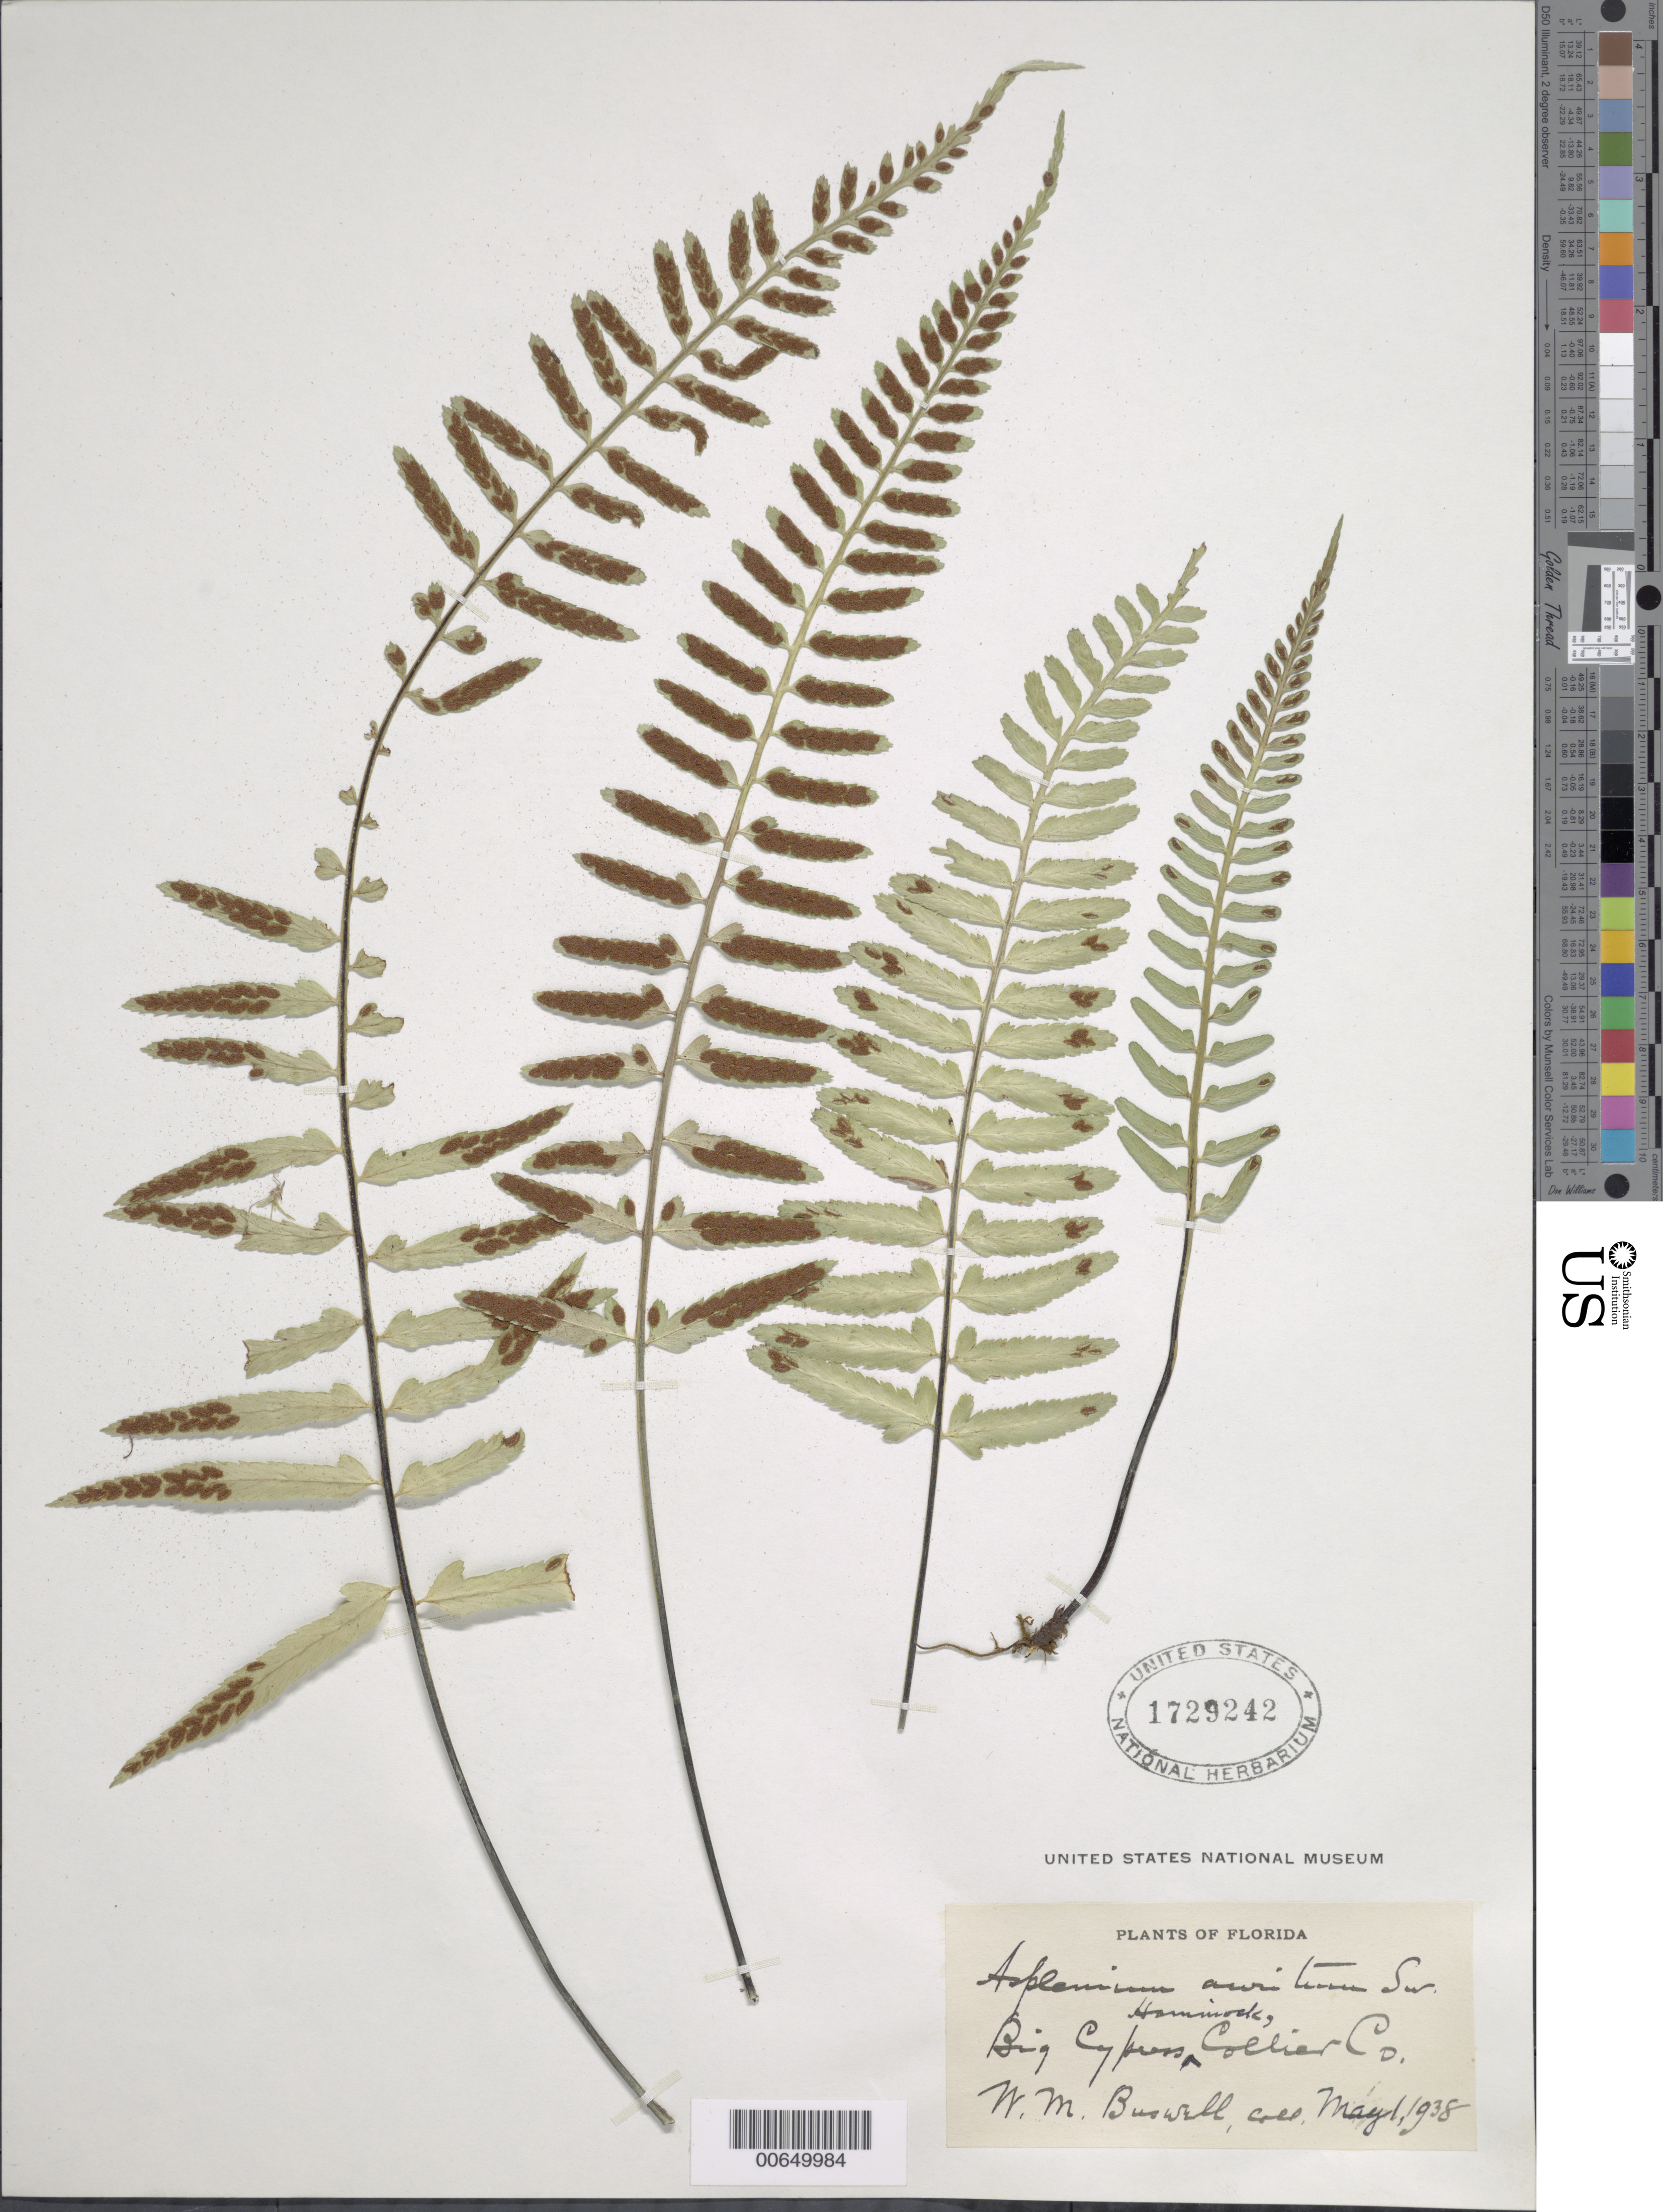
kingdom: Plantae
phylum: Tracheophyta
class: Polypodiopsida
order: Polypodiales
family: Aspleniaceae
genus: Asplenium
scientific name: Asplenium auritum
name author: Sw.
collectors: W. Buswell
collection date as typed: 05 Jan 1938 or 01 May 1938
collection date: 1938-01-05 or 1938-05-01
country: United States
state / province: Florida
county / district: Collier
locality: Big Cypress Hammock.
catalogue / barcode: US 1729242